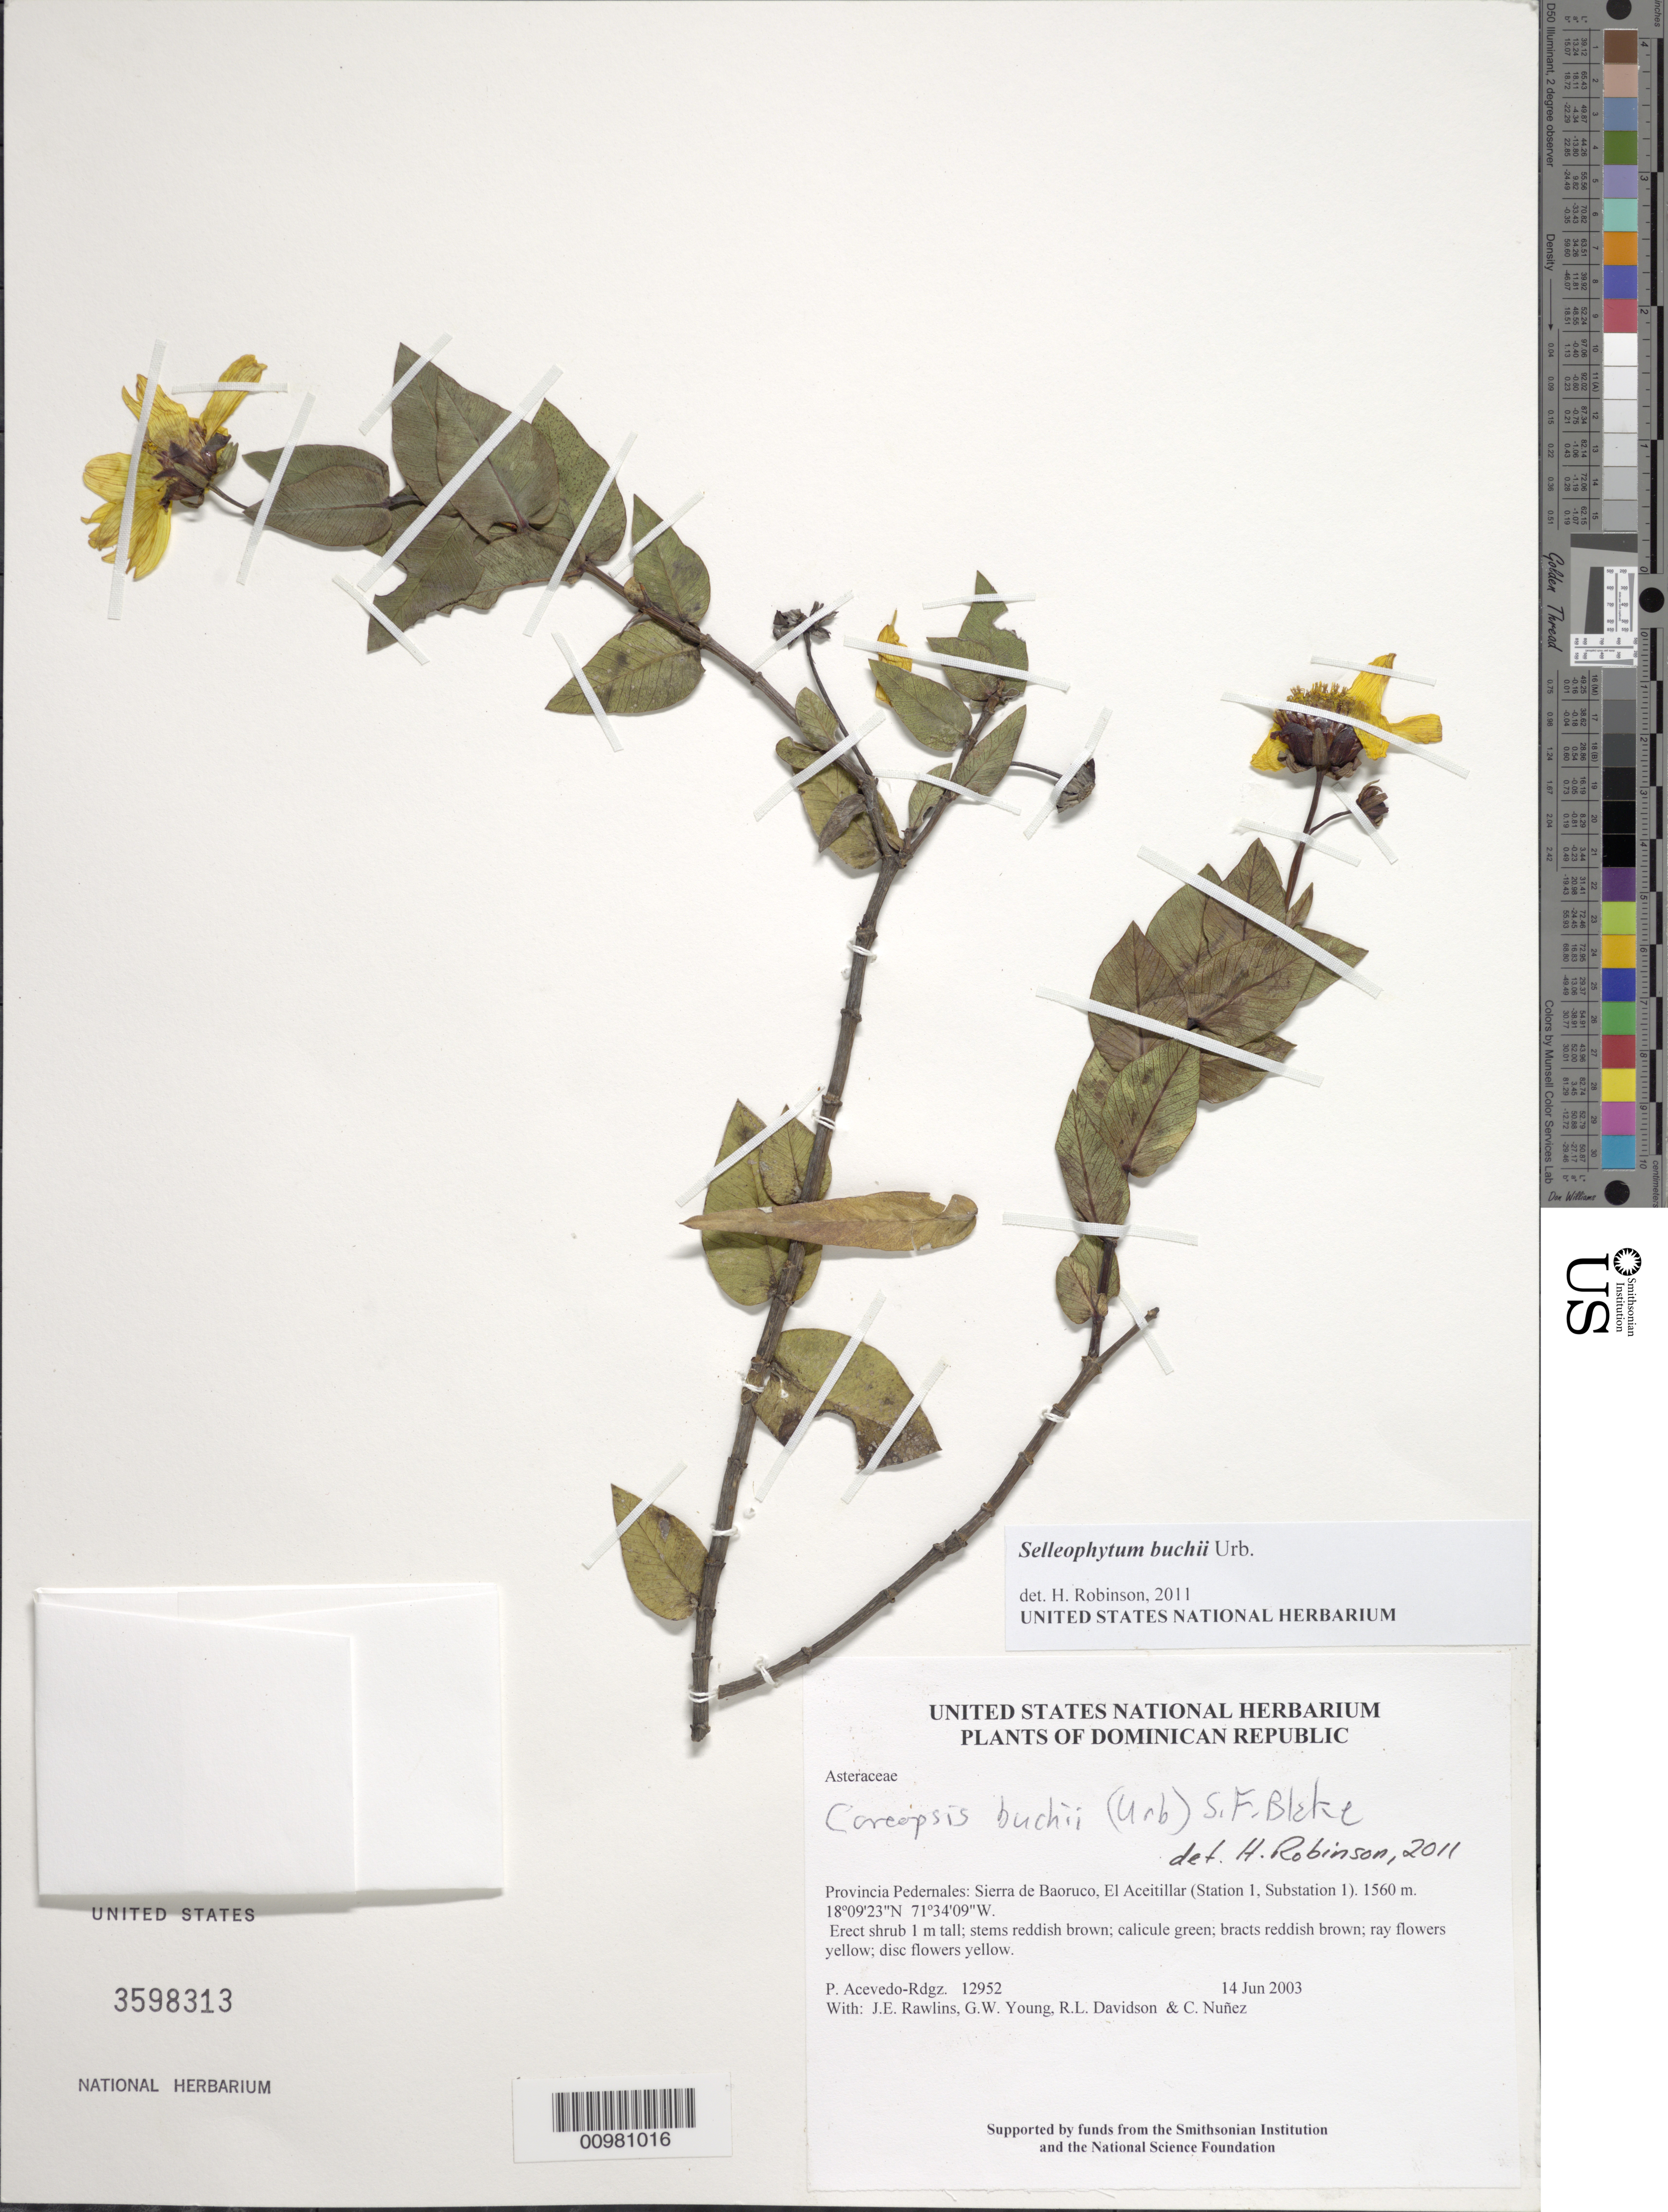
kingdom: Plantae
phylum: Tracheophyta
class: Magnoliopsida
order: Asterales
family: Asteraceae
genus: Coreopsis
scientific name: Coreopsis buchii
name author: (Urb.) S.F. Blake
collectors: P. Acevedo-Rodr., J. Rawlins, G. Young, R. Davidson & C. Nunez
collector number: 12952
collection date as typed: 14 Jun 2003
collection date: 2003-06-14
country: Dominican Republic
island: Hispaniola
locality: Provincia Pedernales: Sierra de Baoruco, El Aceitillar (Station 1, Substation 1).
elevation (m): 1560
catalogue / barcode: US 3598313